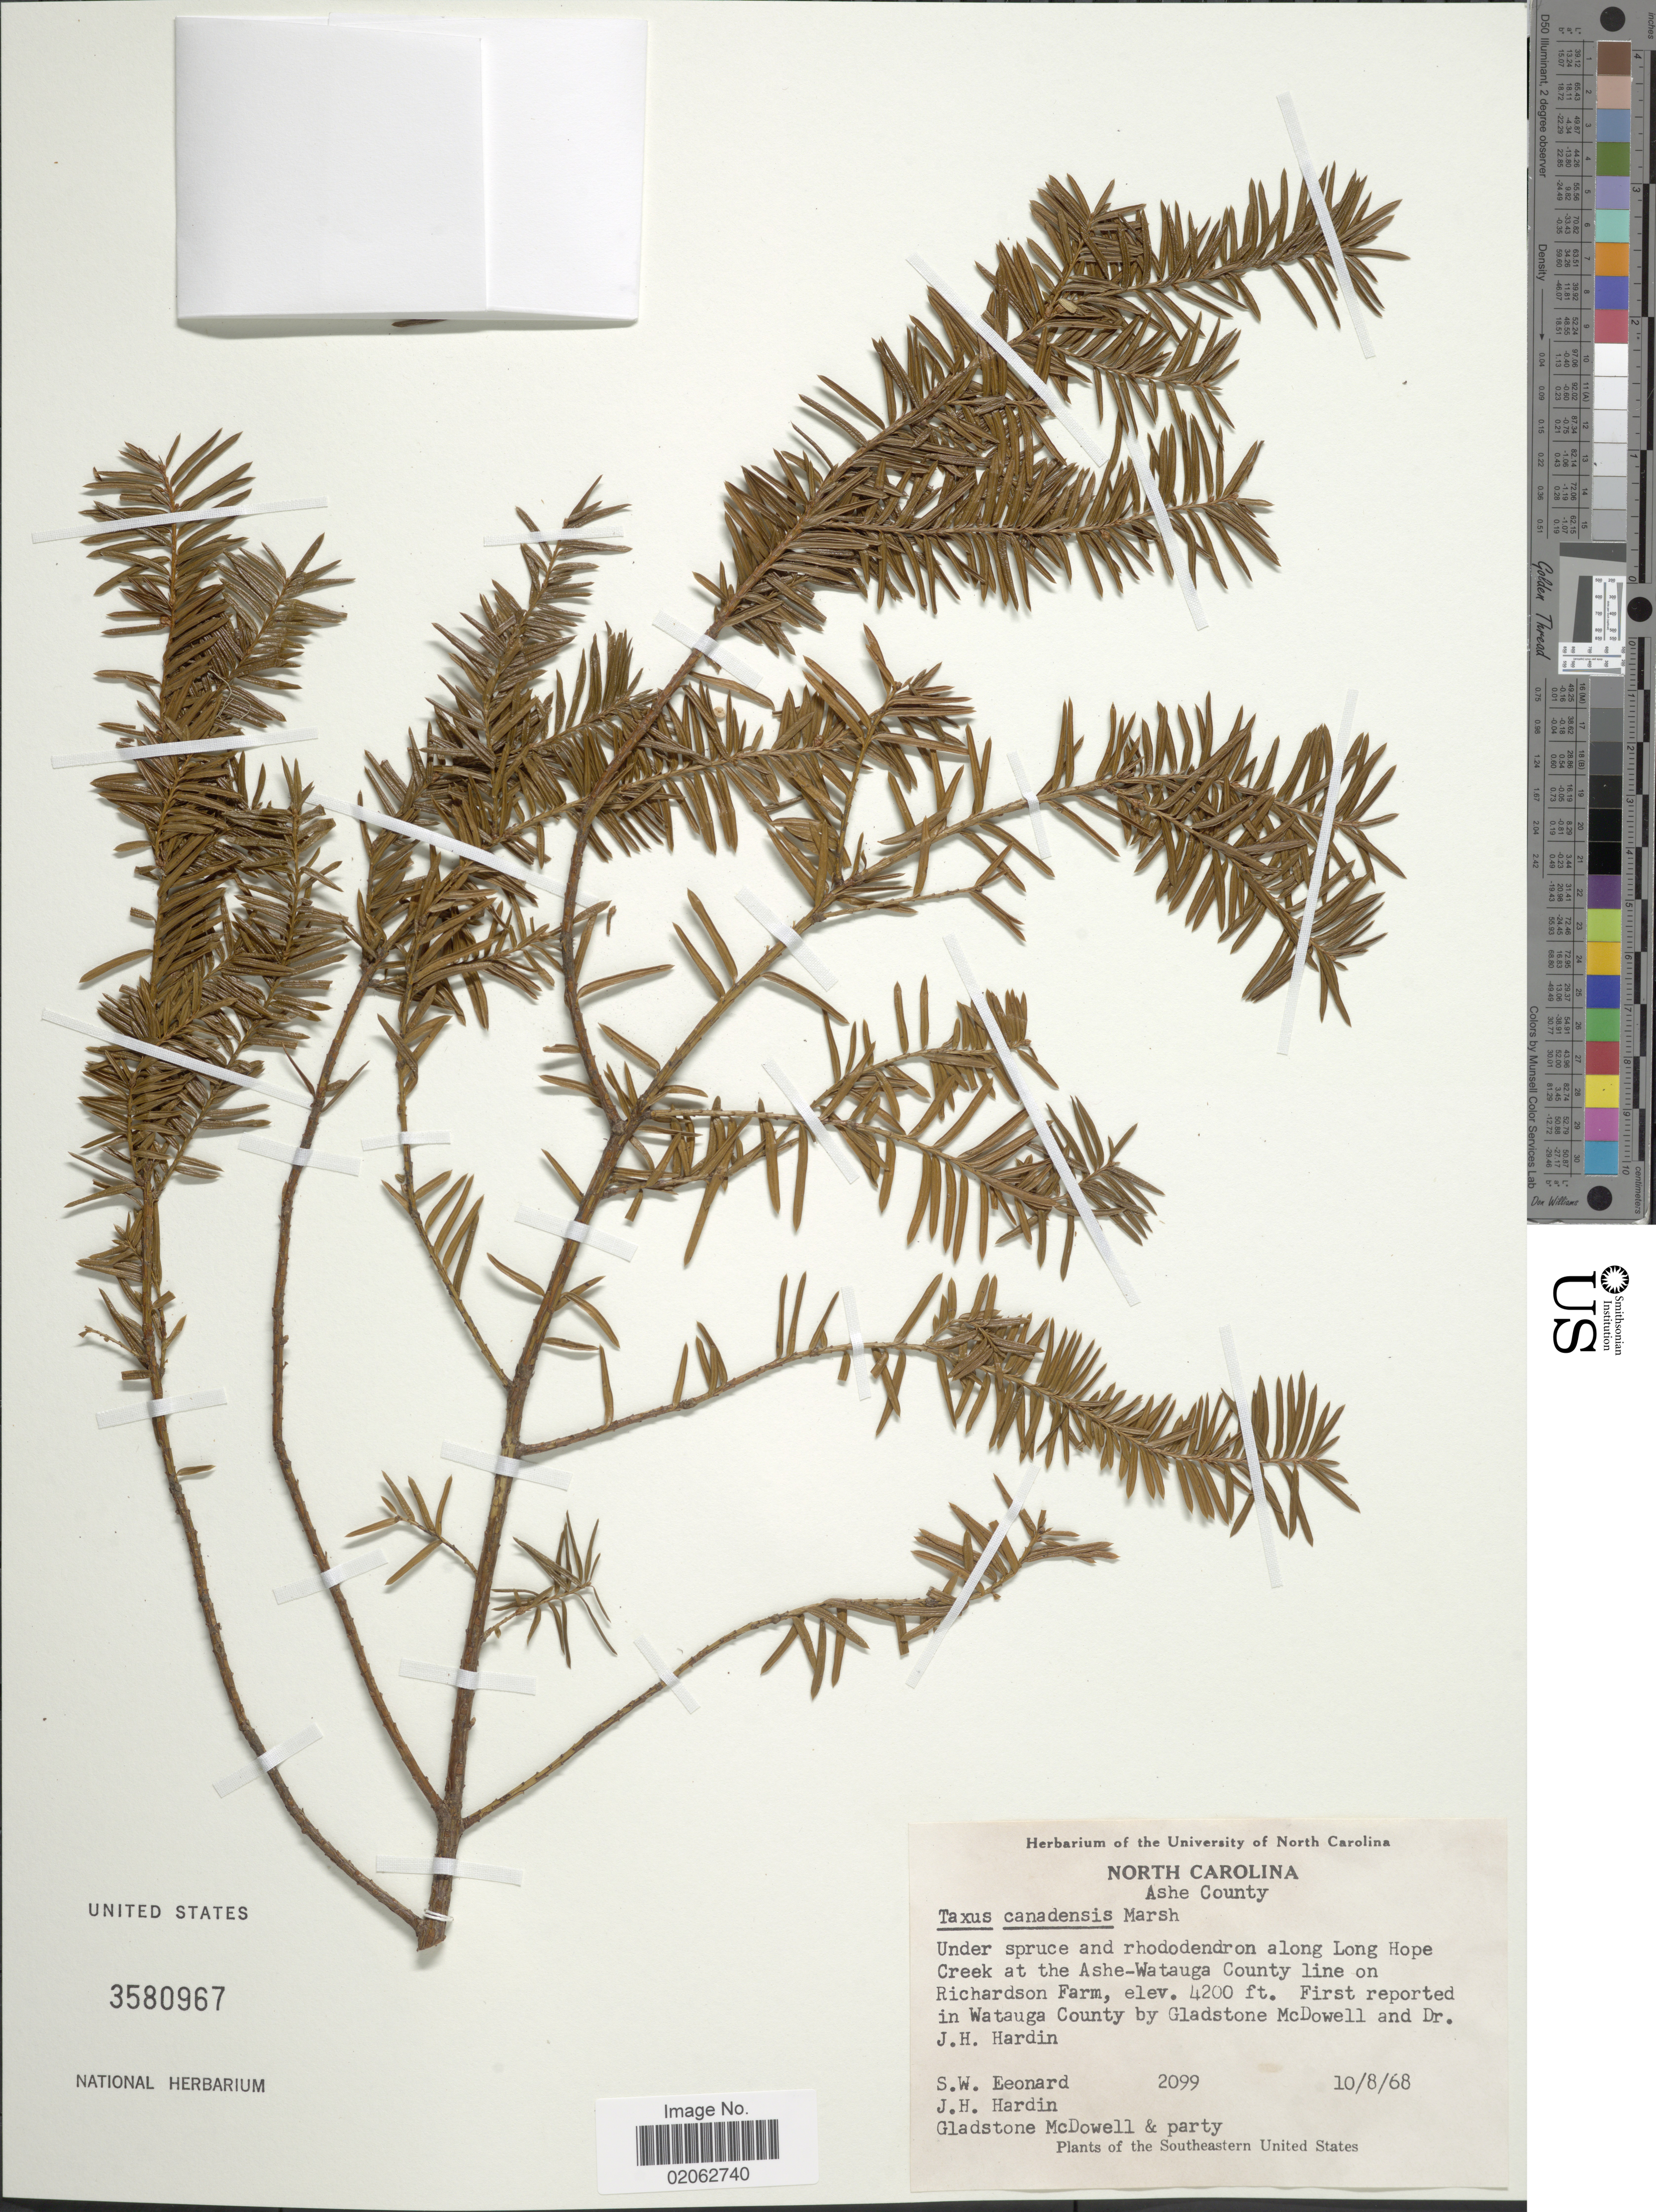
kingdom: Plantae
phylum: Tracheophyta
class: Pinopsida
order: Pinales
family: Taxaceae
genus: Taxus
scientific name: Taxus canadensis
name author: Marshall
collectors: S. W. Leonard, J. Hardin & G. McDowell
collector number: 2099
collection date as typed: Transcribed d/m/y: 8/10/68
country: United States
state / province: North Carolina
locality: North Carolina, Ashe County, Along Long Hope Creek at the Ashe-Watauga County line on Richardson Farm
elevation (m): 1280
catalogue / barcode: US 3580967